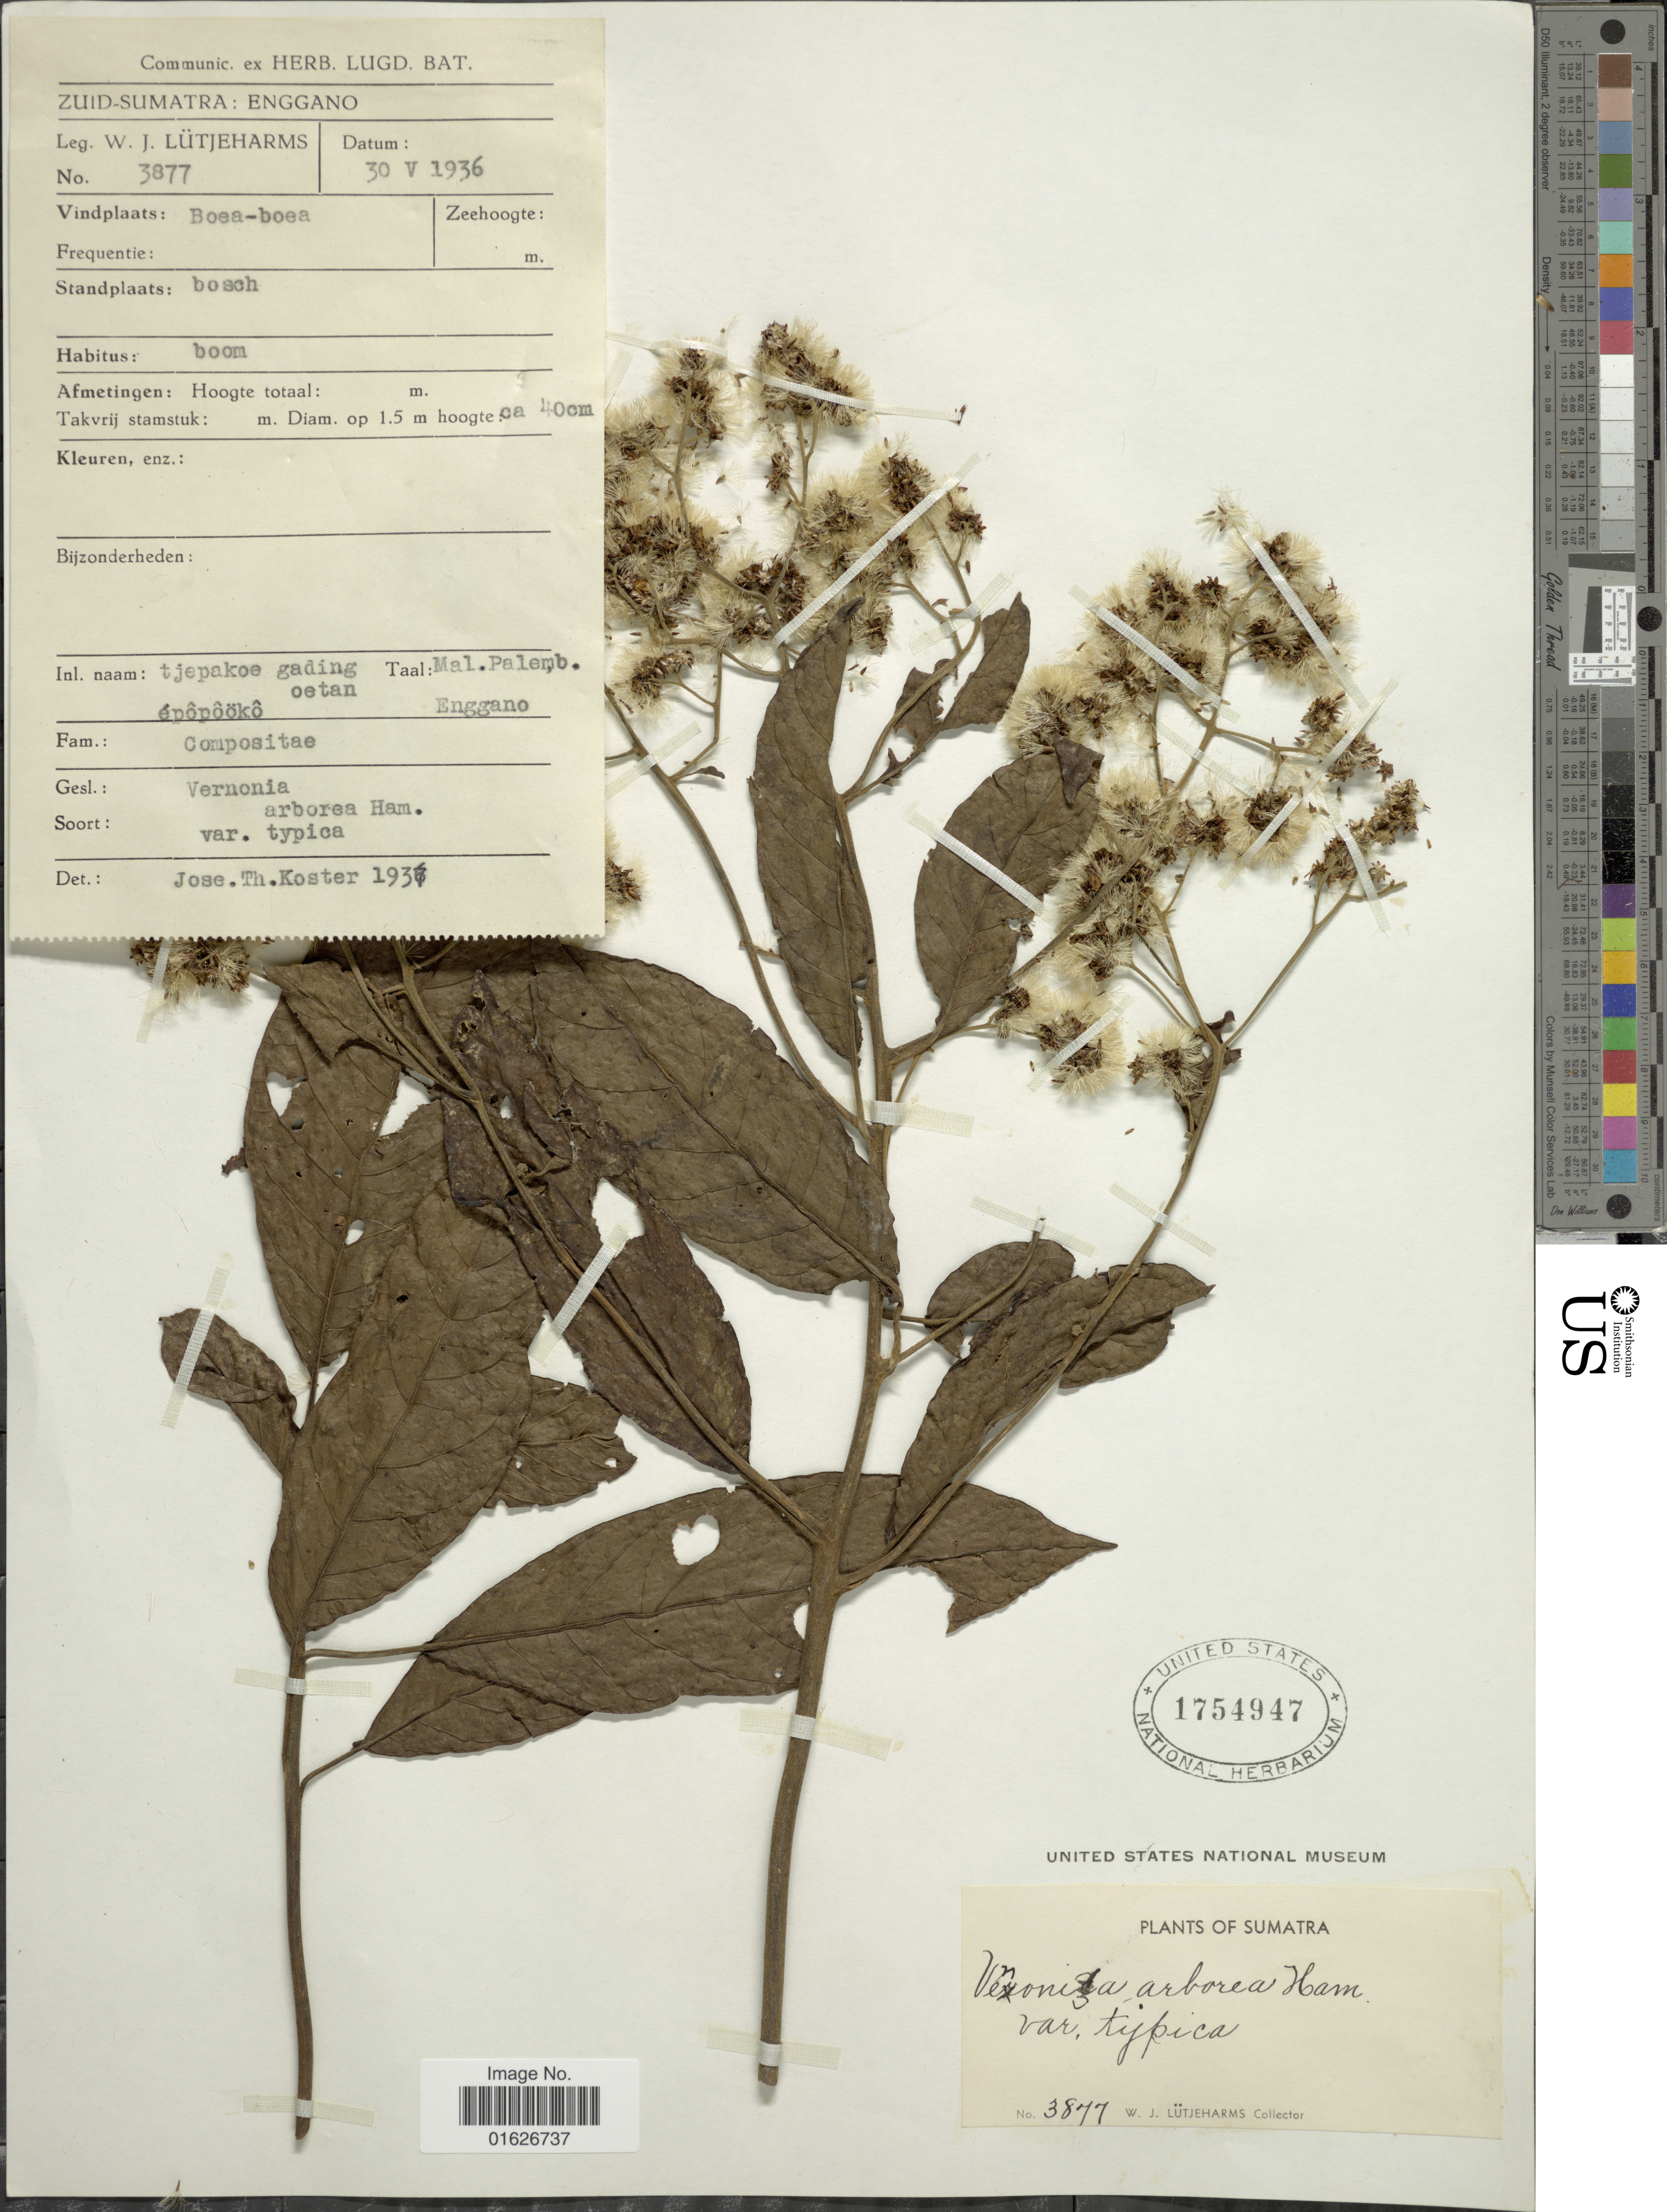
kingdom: Plantae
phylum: Tracheophyta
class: Magnoliopsida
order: Asterales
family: Asteraceae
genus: Strobocalyx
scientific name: Strobocalyx arborea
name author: (Buch.-Ham.) Sch. Bip.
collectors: W. Lütjeharms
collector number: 3877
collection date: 1936-05-30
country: Indonesia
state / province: Sumatra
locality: Zuid - Sumatra: Enggano, Boea - Boea, bosch.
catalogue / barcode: US 1754947